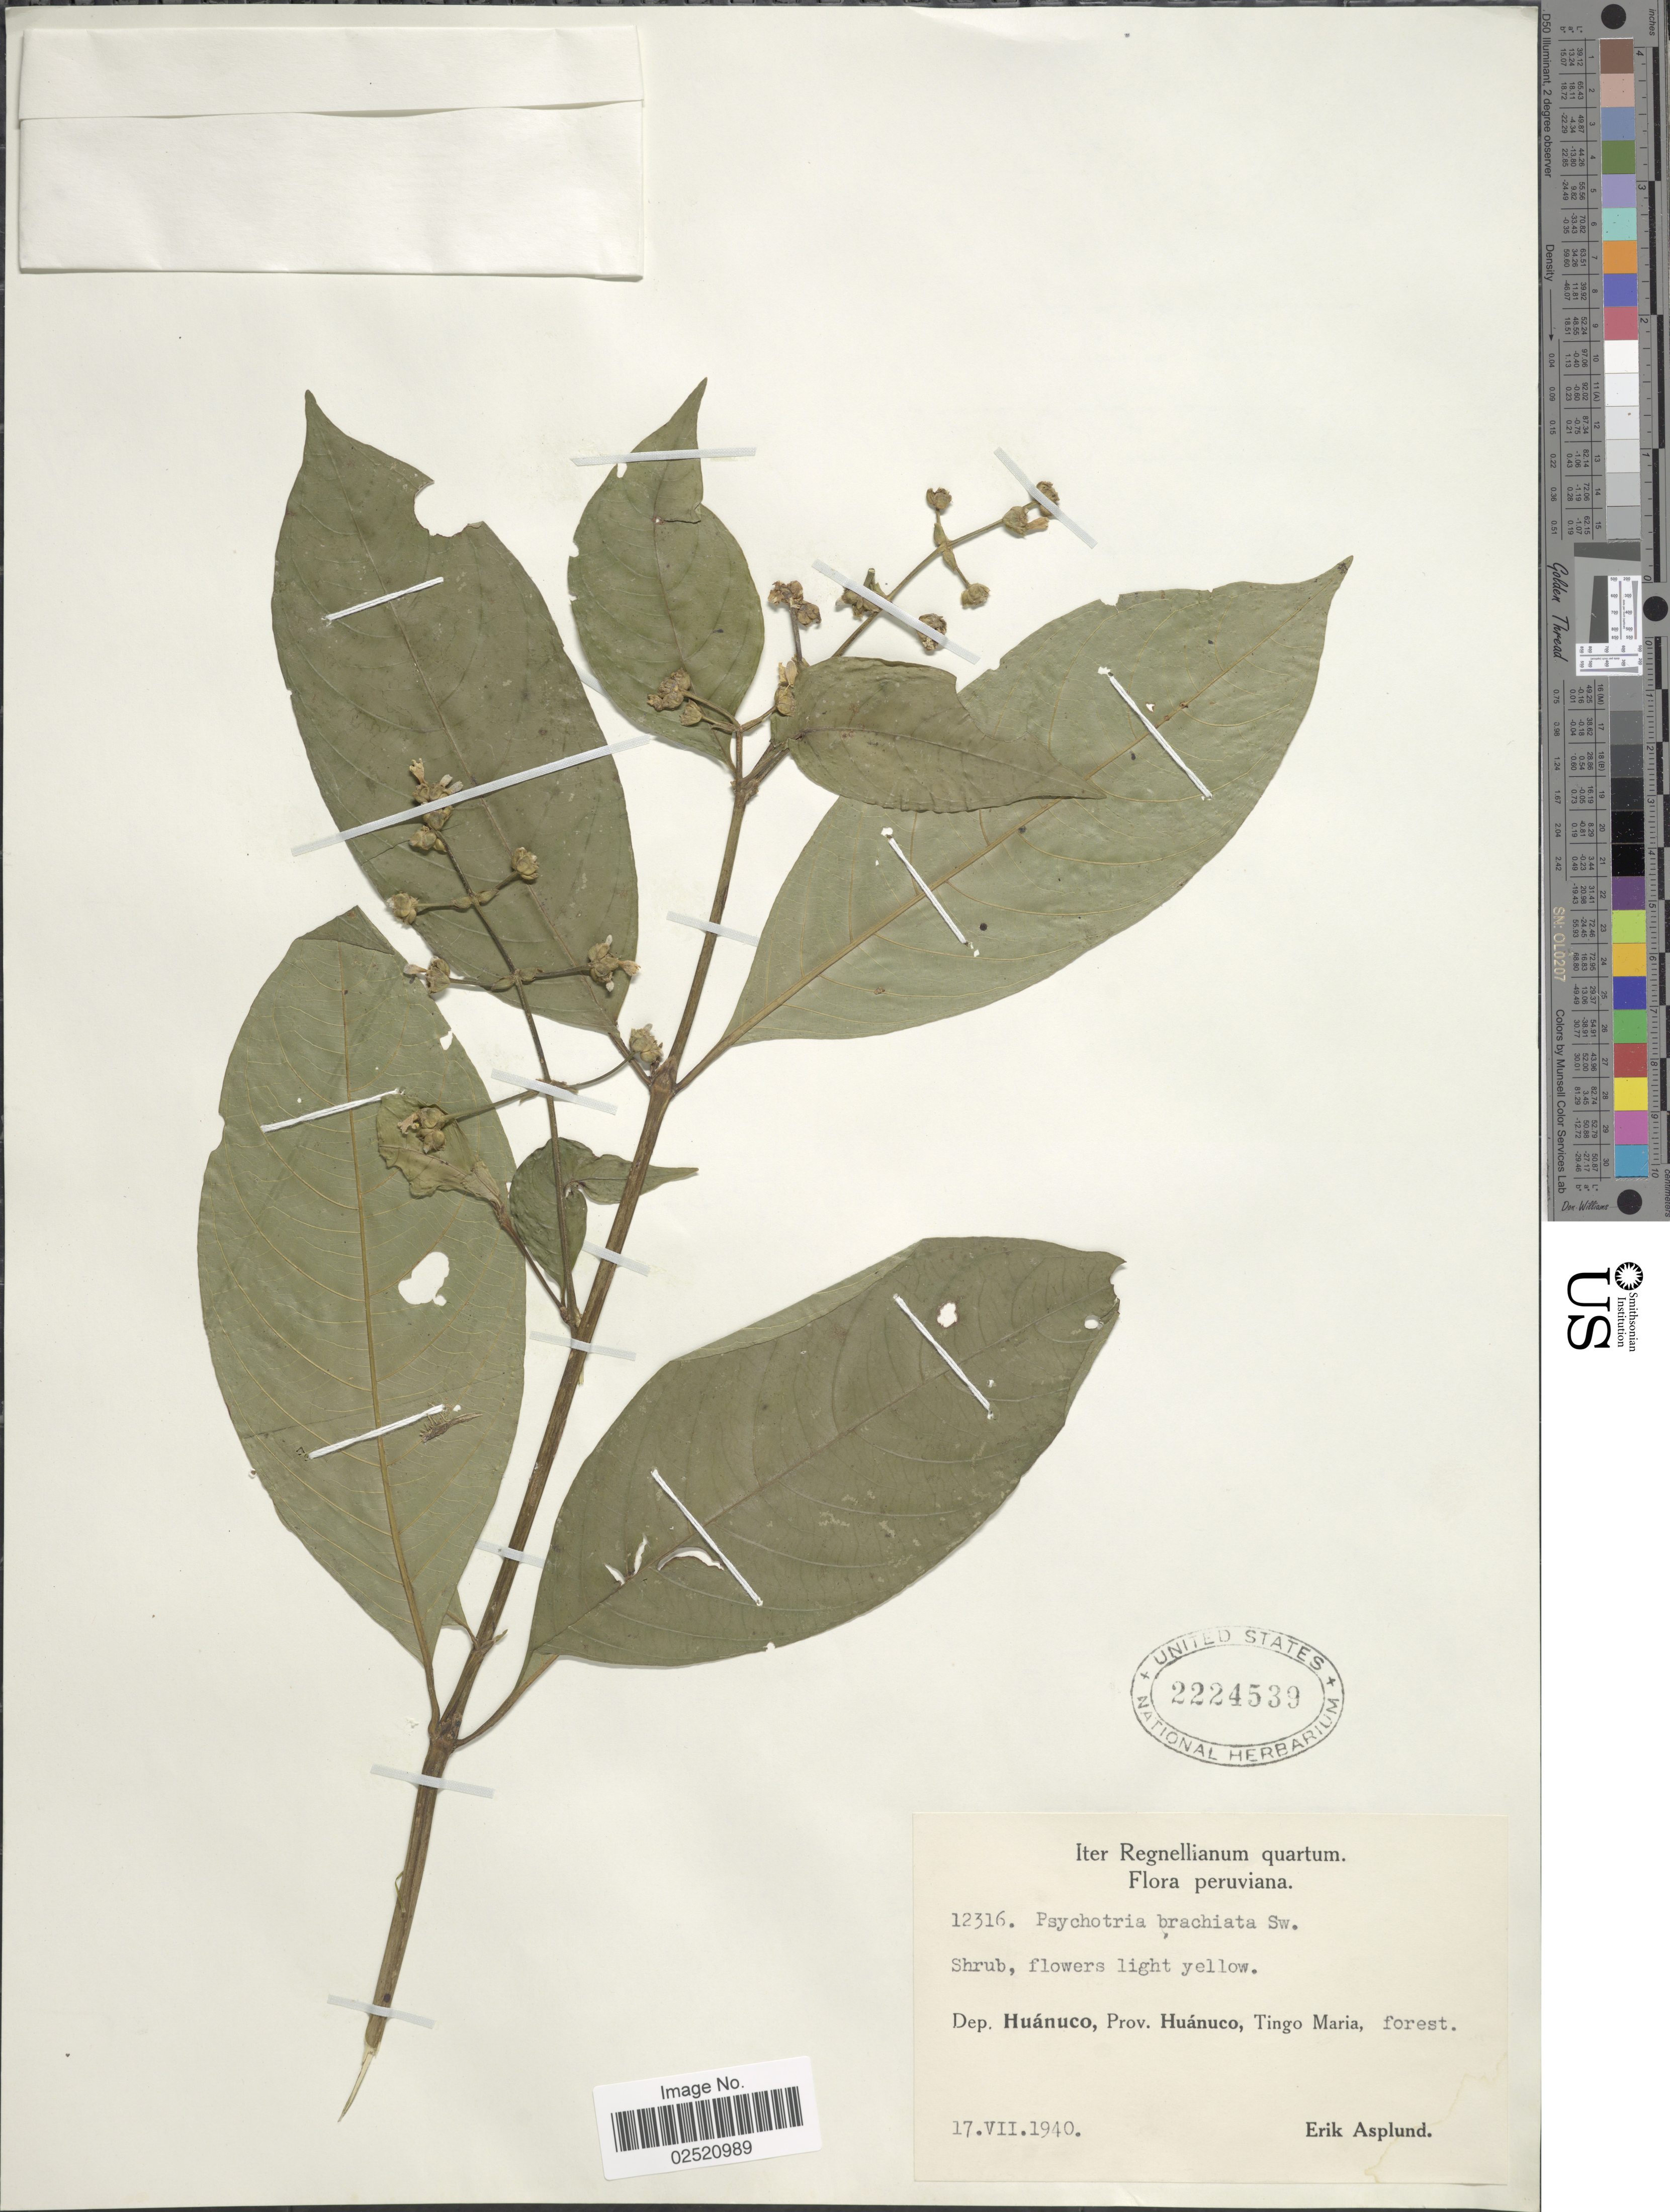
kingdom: Plantae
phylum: Tracheophyta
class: Magnoliopsida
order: Gentianales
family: Rubiaceae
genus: Psychotria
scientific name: Psychotria caerulea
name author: Ruiz & Pav.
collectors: E. Asplund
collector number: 12316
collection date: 1940-07-17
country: Peru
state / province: Huánuco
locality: Dept. Huanuco, Tingo Maria, forest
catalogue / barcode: US 2224539